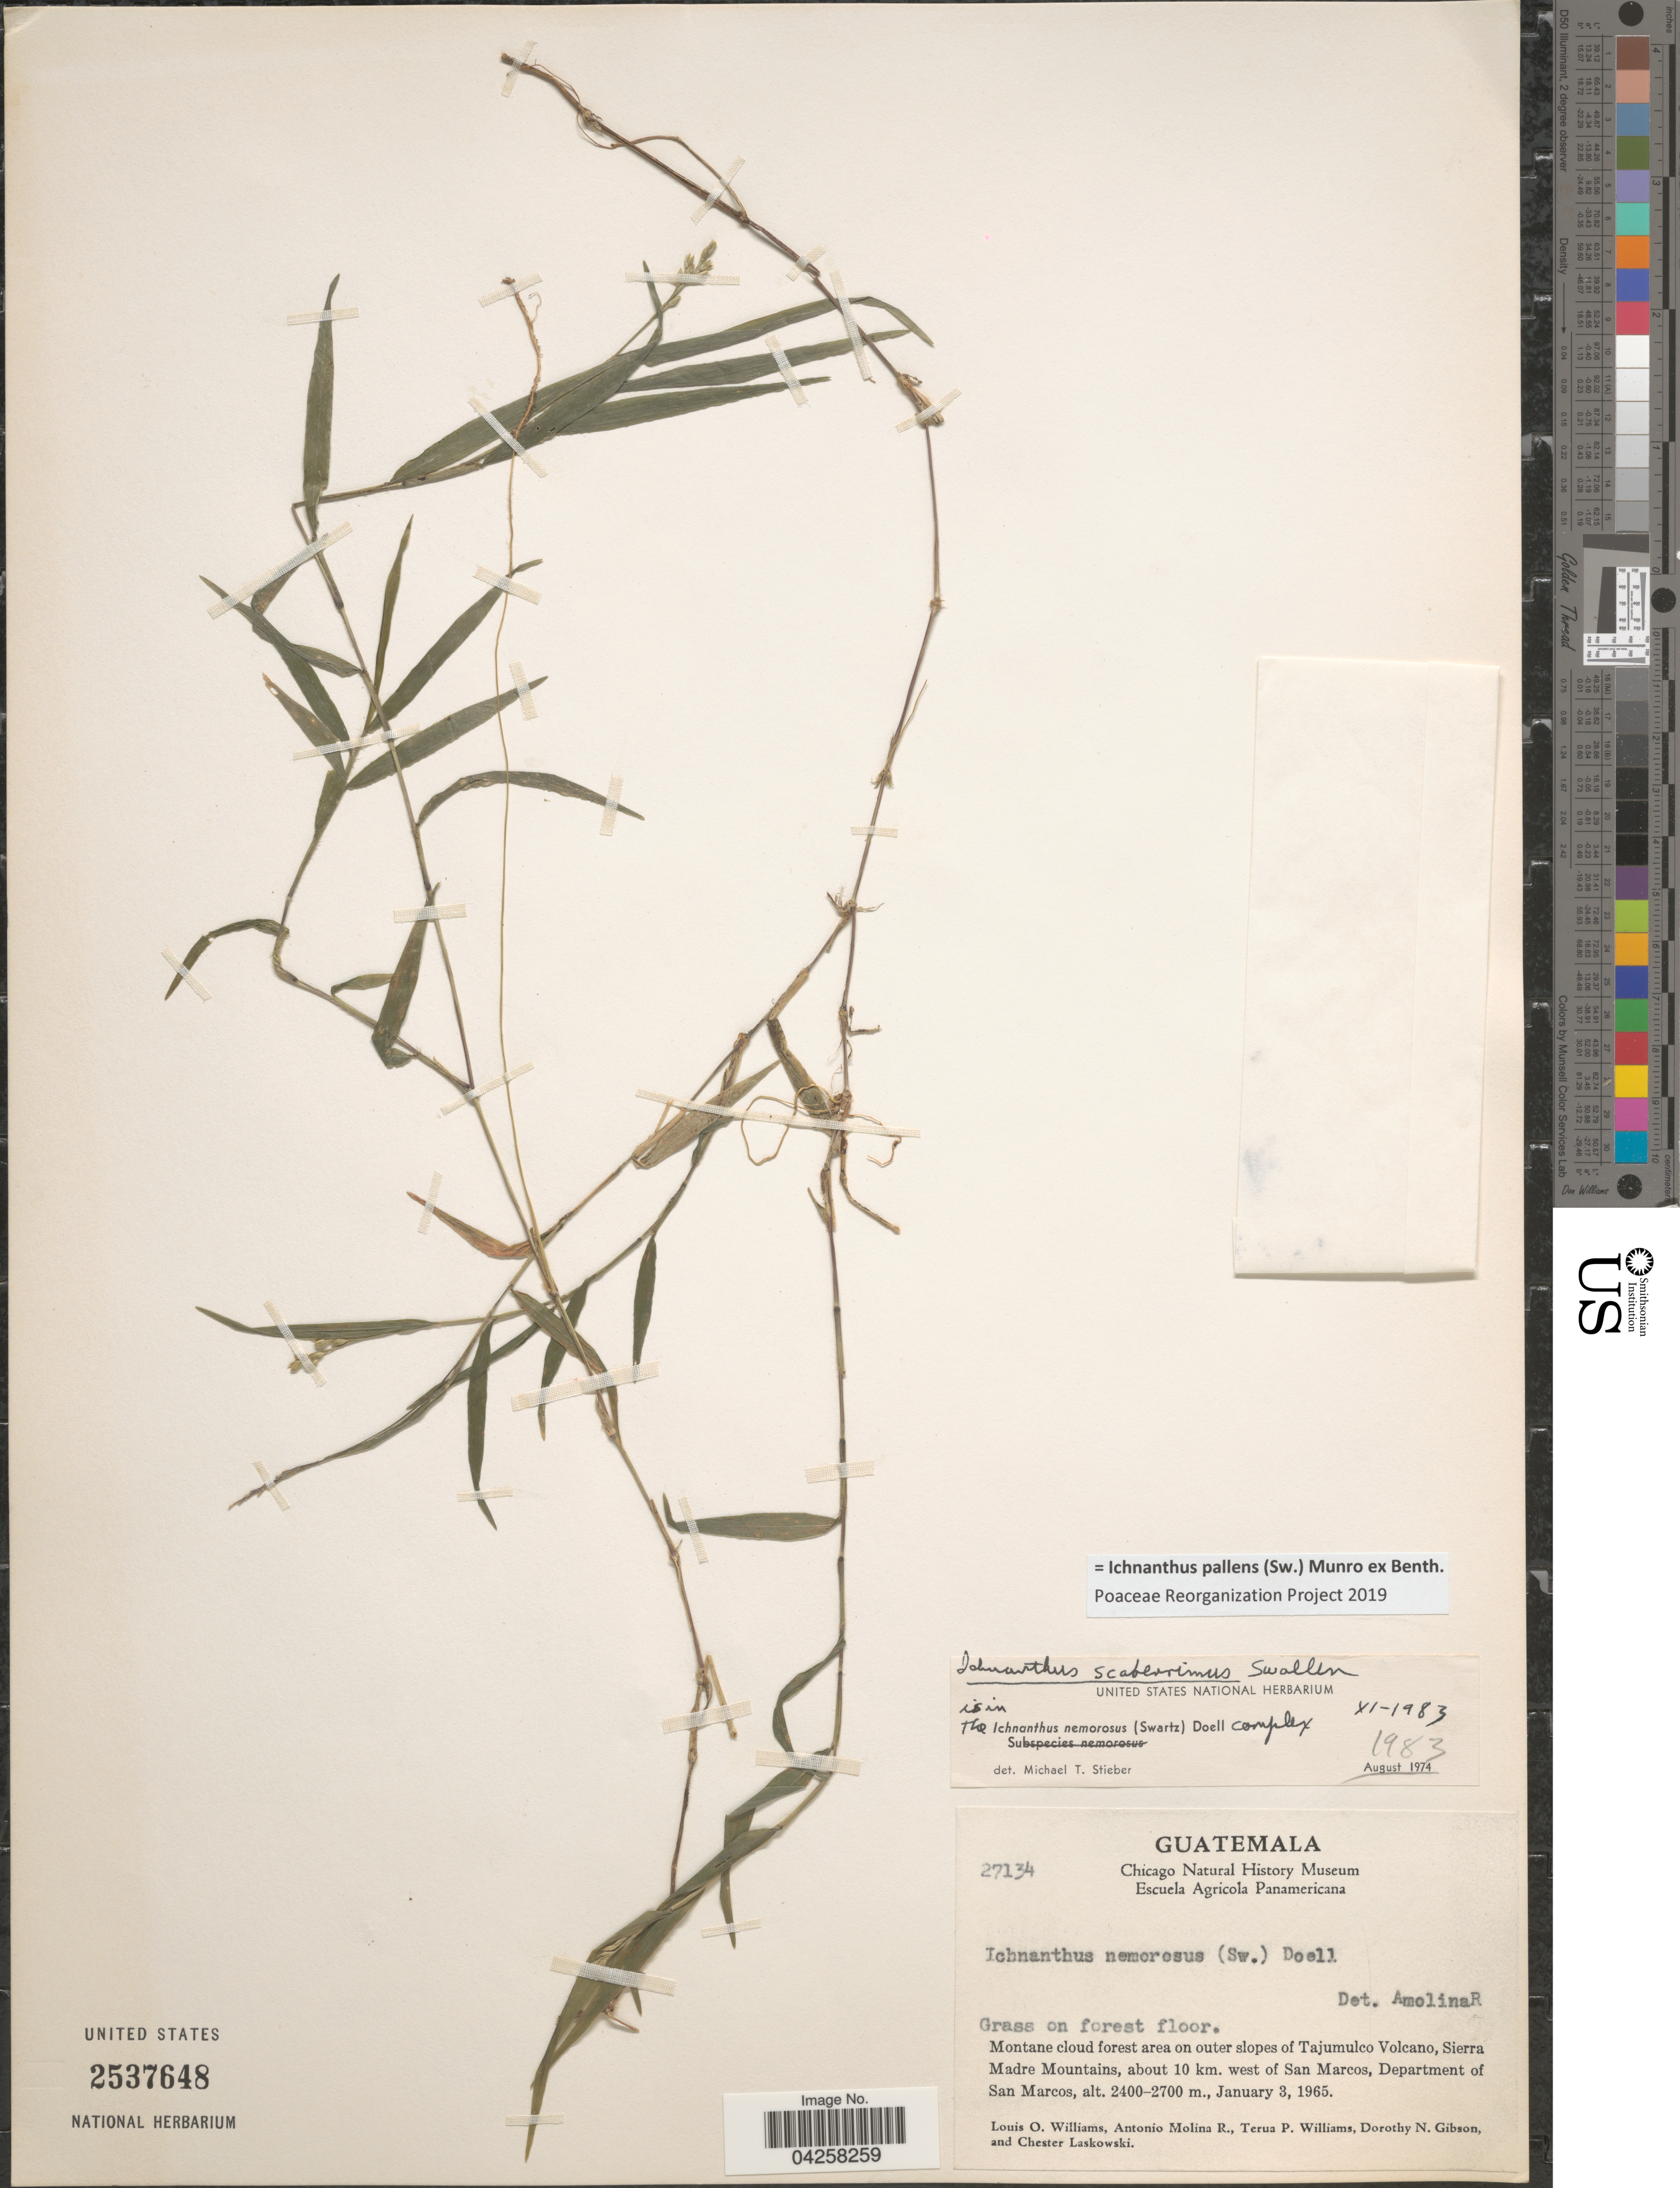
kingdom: Plantae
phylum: Tracheophyta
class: Liliopsida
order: Poales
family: Poaceae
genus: Ichnanthus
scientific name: Ichnanthus pallens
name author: (Sw.) Munro ex Benth.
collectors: L. O. Williams, A. Molina R., T. Williams, D. N. Gibson & C. Laskowski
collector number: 27134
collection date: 1965-01-03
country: Guatemala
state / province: San Marcos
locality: Montane cloud forest area on outer slopes of Tajumulco Volcano, Sierra Madre Mountains, about 10 km. west of San Marcos, Department of San Marcos.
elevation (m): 2400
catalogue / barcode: US 2537648